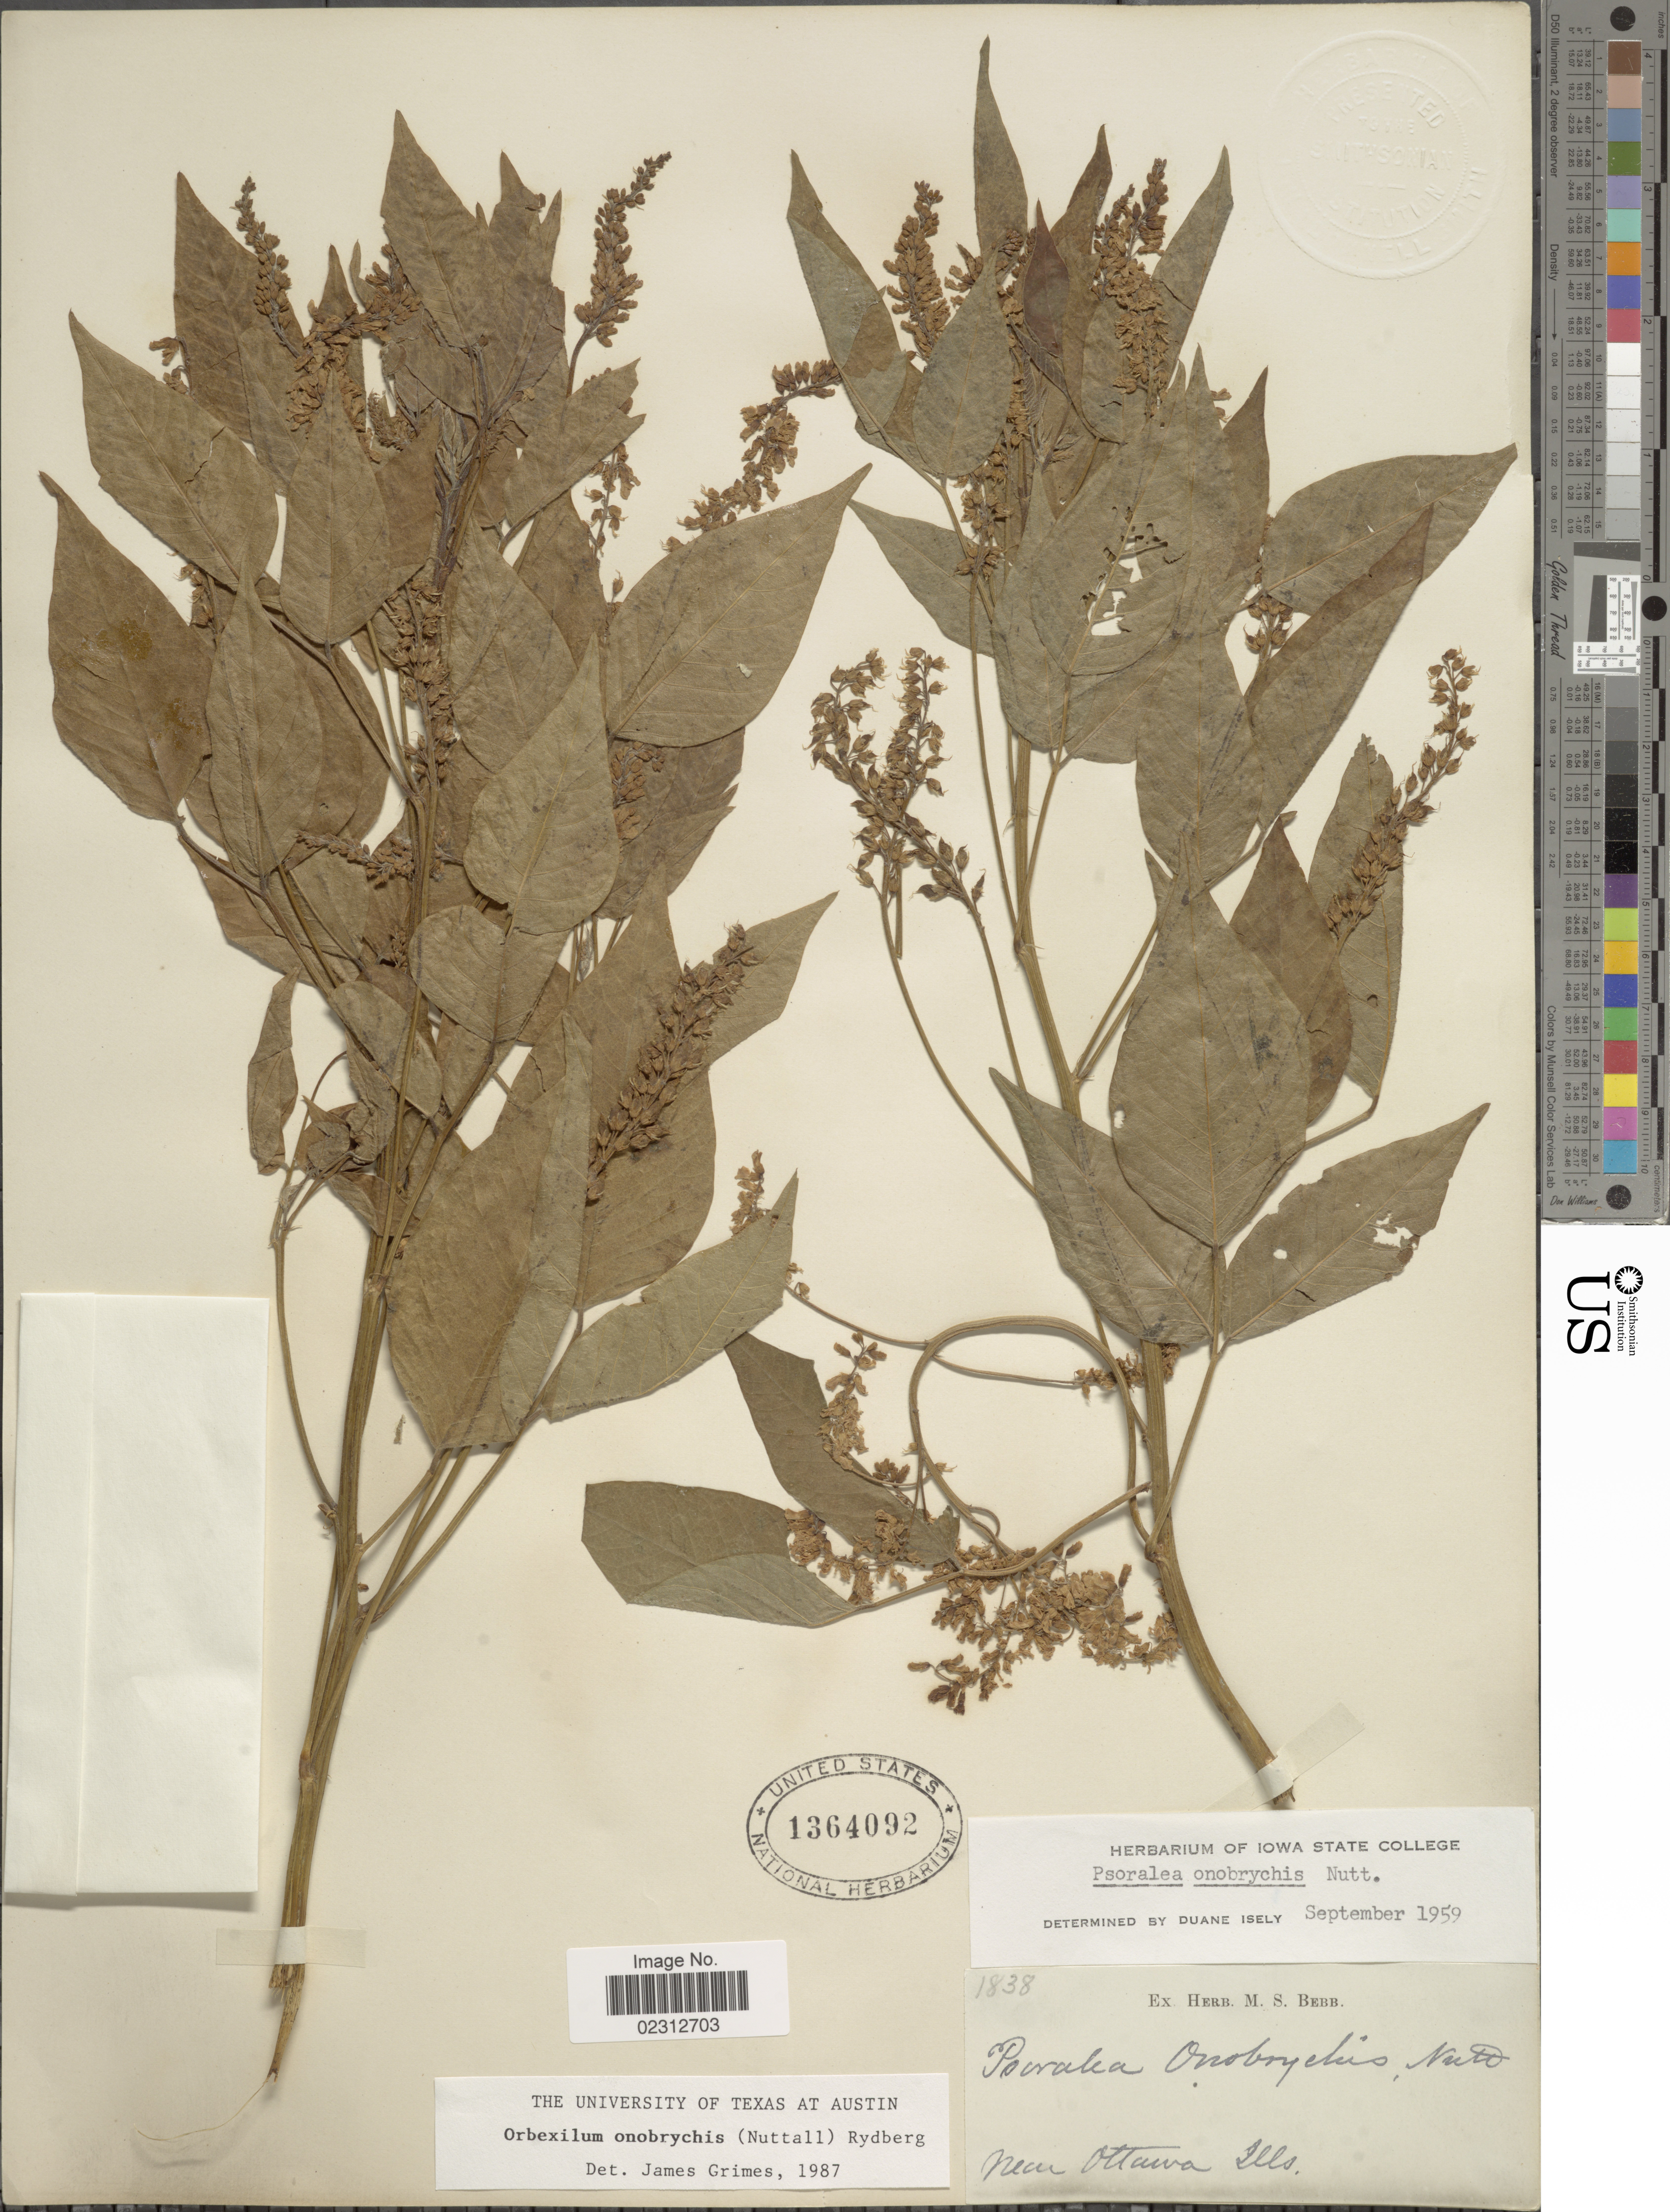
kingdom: Plantae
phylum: Tracheophyta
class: Magnoliopsida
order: Fabales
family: Fabaceae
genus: Orbexilum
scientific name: Orbexilum onobrychis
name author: (Nutt.) Rydb.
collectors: ex Herb. M. S. Bebb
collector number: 1838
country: United States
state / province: Illinois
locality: Near Ottawa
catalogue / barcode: US 1364092